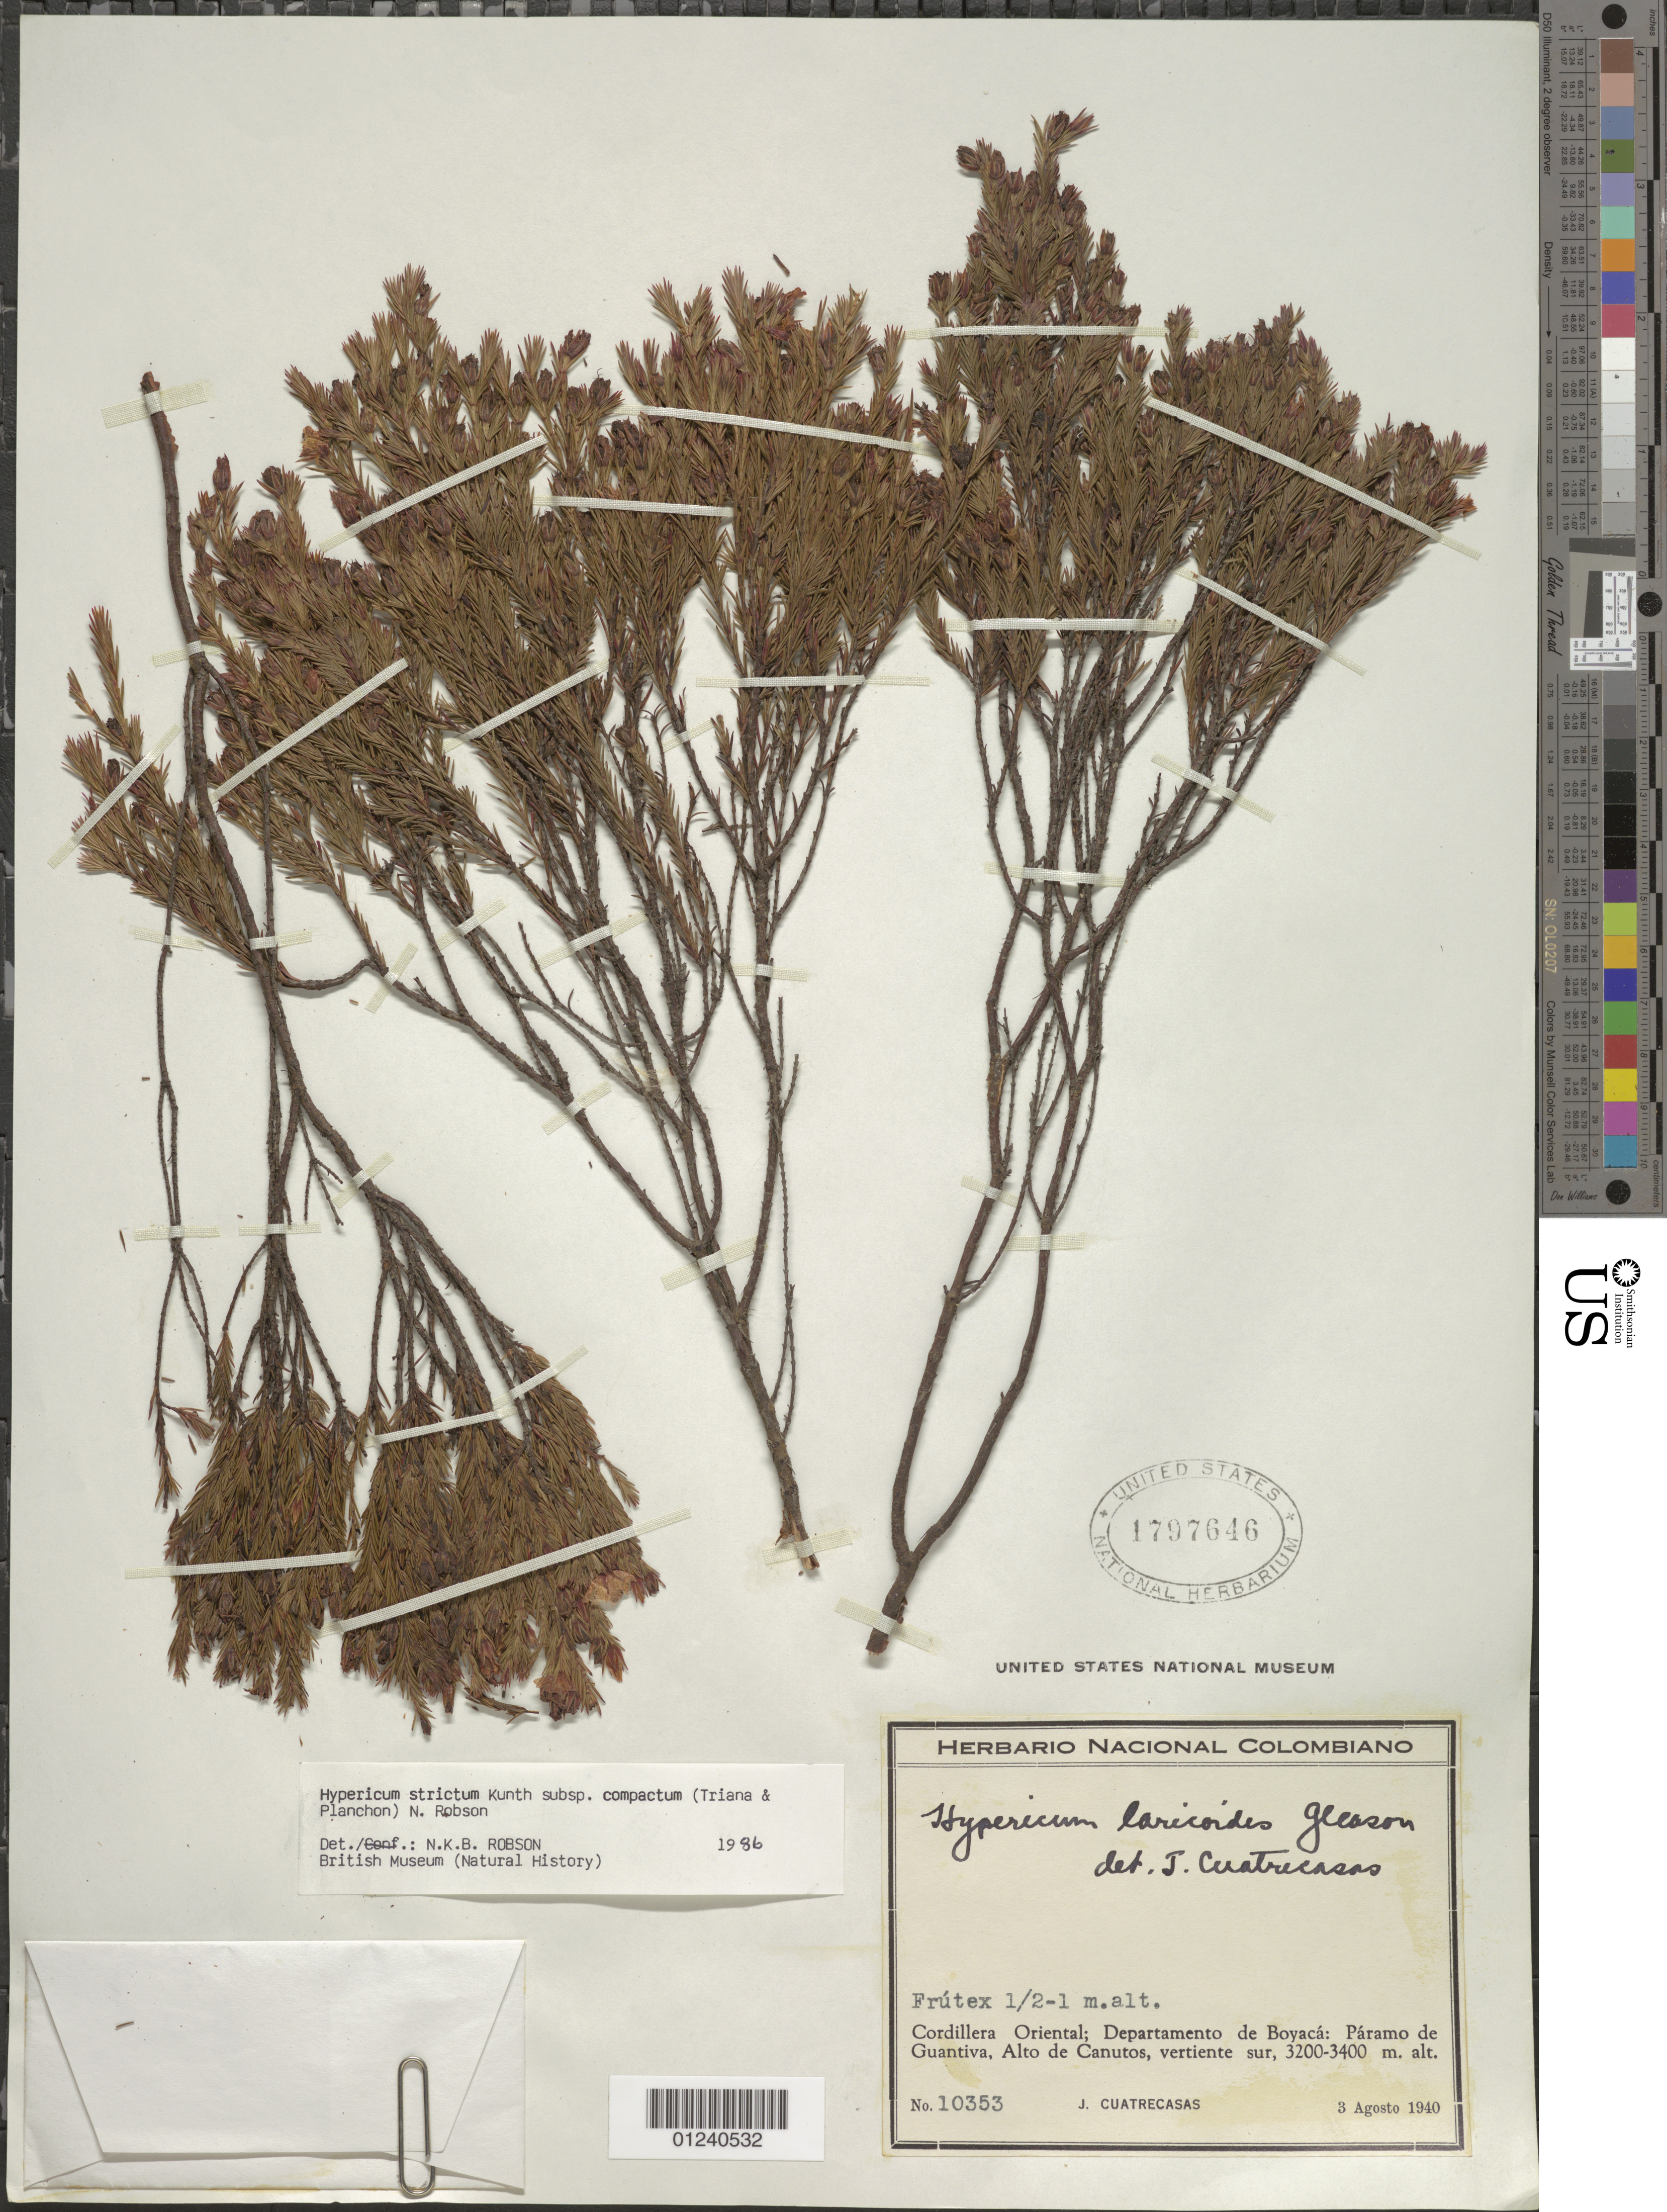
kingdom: Plantae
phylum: Tracheophyta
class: Magnoliopsida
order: Malpighiales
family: Hypericaceae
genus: Hypericum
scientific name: Hypericum marahuacanum subsp. compactum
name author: (Triana & Planch.) N. Robson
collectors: J. Cuatrecasas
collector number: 10353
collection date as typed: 03 Aug 1940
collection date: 1940-08-03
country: Colombia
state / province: Boyacá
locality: Cordillera Oriental. Páramo de Guantiva: Alto de Canutos, vert. sur.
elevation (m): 3200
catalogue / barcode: US 1797646